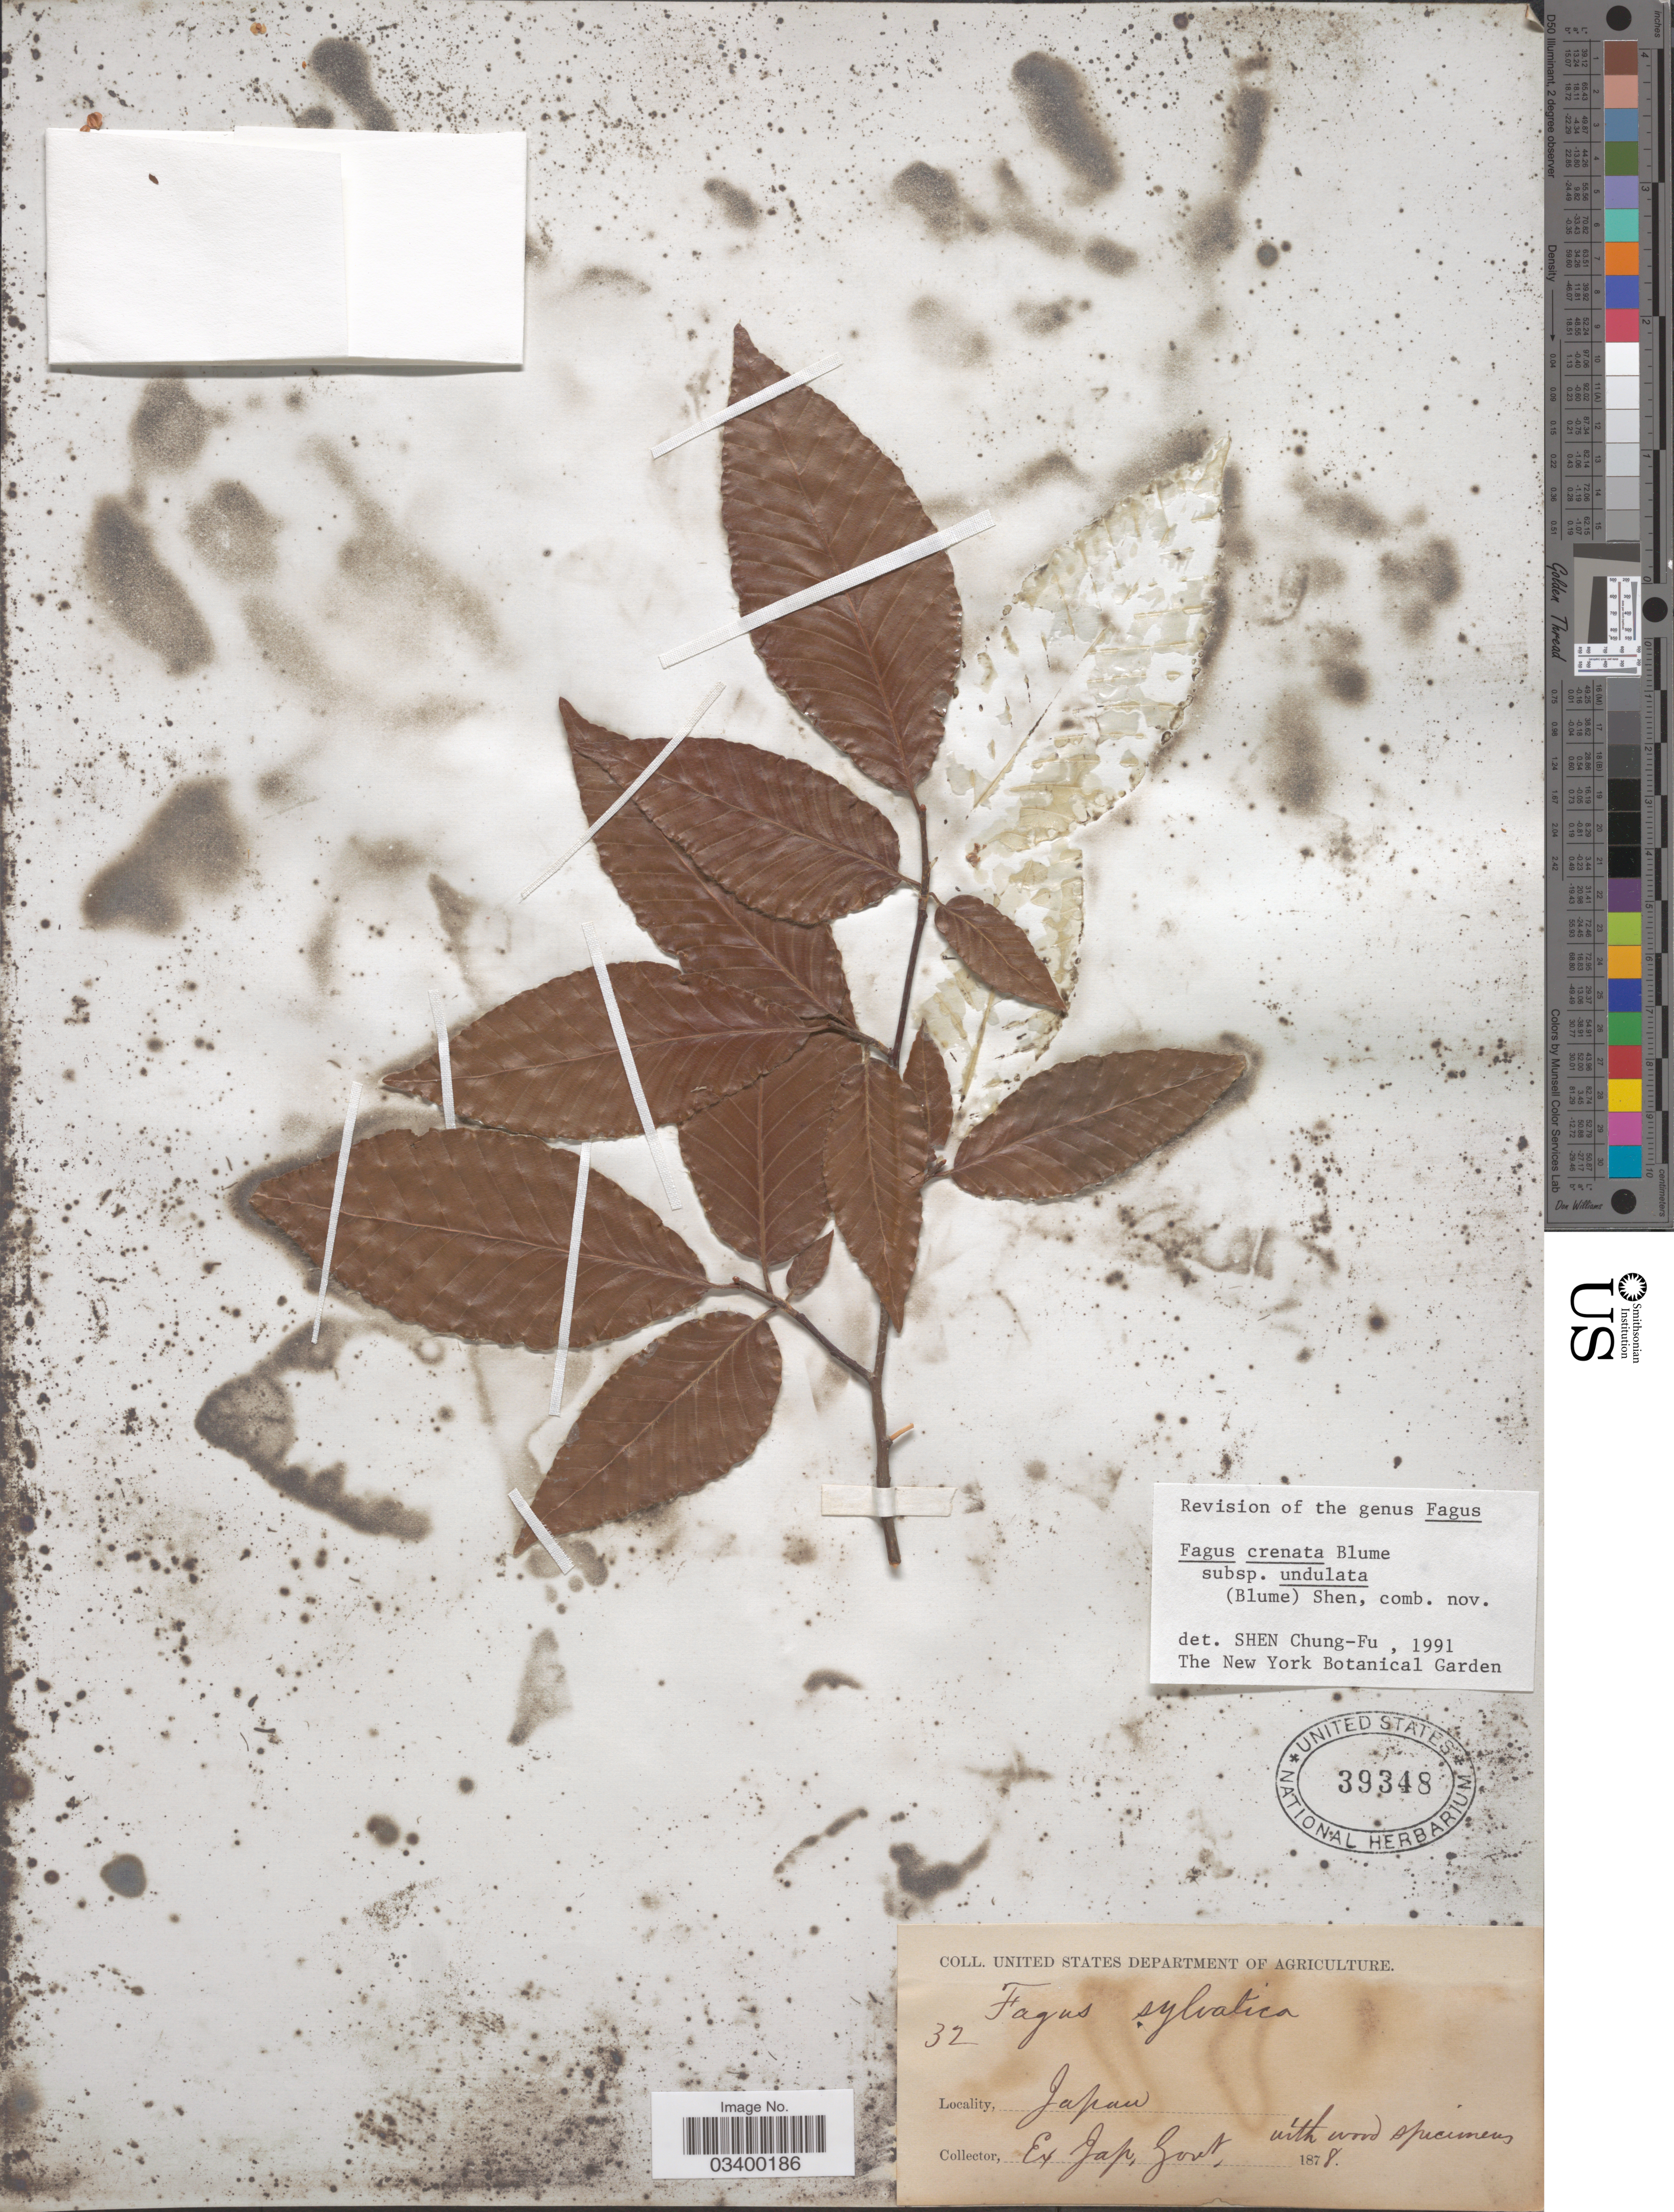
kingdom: Plantae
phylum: Tracheophyta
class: Magnoliopsida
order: Fagales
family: Fagaceae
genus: Fagus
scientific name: Fagus crenata subsp. undulata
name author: (Blume) C.F. Shen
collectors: ex. Jap. Govt.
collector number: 32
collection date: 1878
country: Japan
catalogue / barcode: US 39348